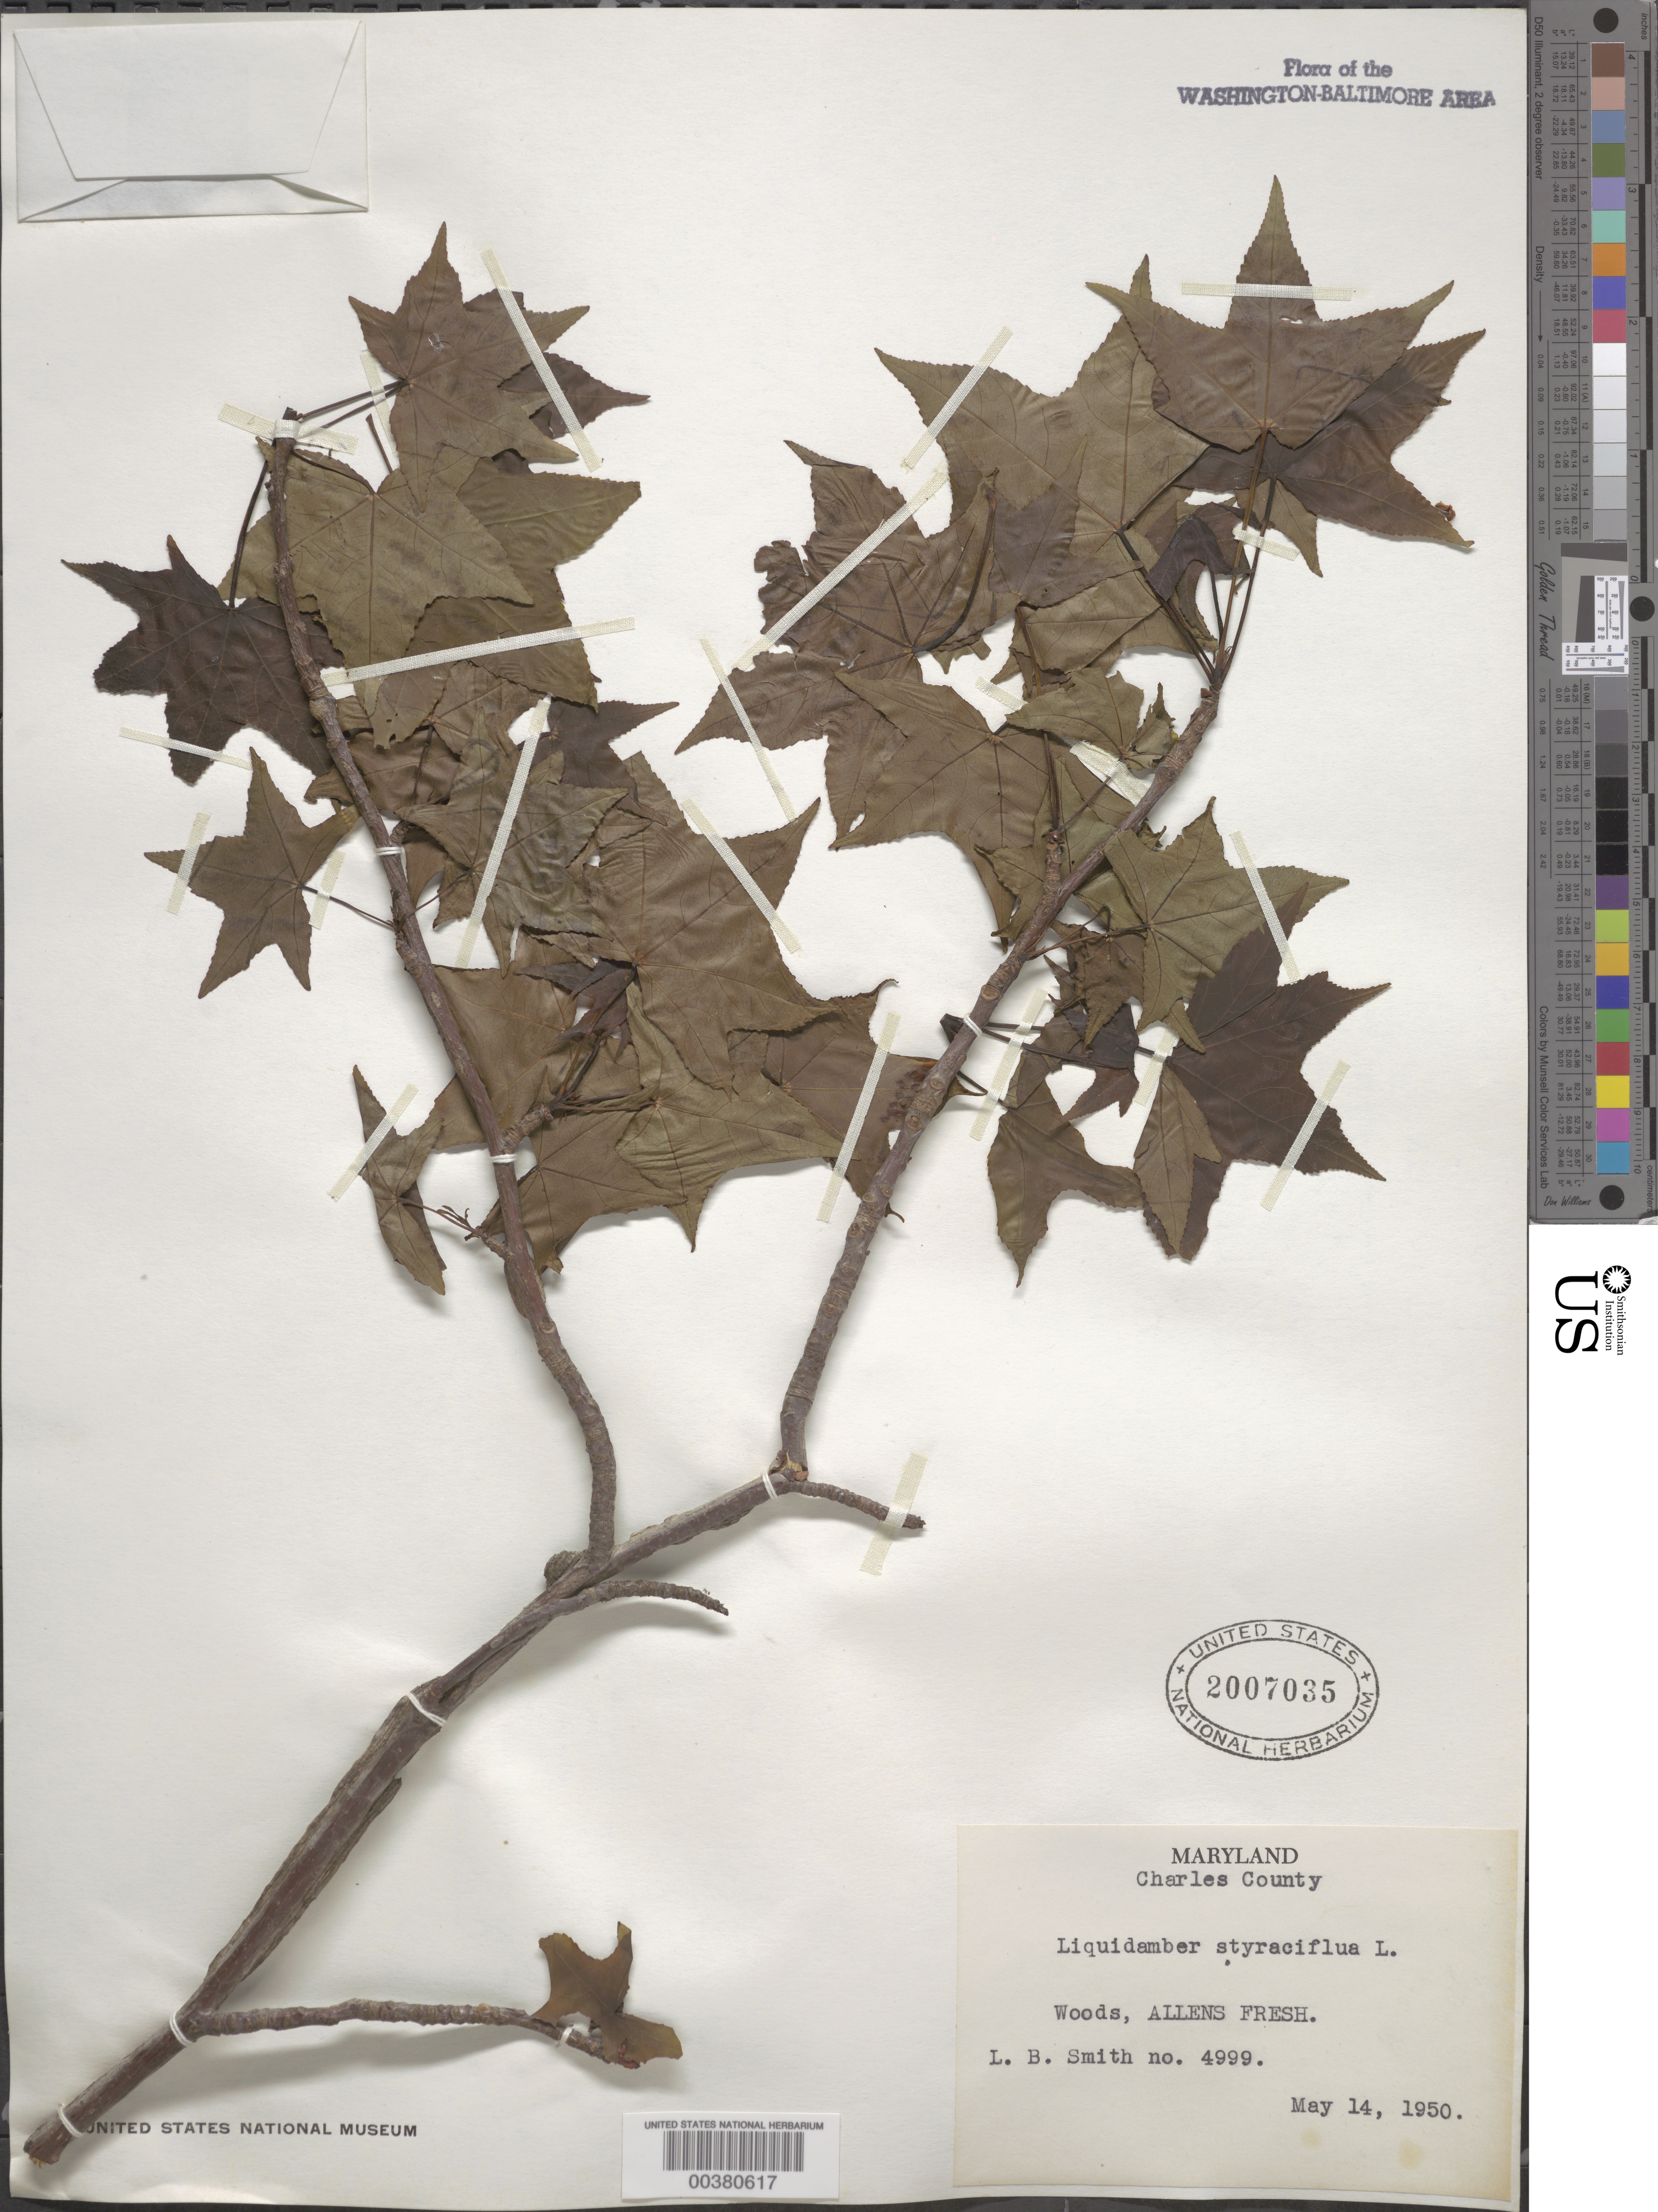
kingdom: Plantae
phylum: Tracheophyta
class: Magnoliopsida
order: Saxifragales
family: Altingiaceae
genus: Liquidambar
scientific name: Liquidambar styraciflua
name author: L.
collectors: L. Smith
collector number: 4999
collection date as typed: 14 May 1950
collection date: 1950-05-14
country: United States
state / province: Maryland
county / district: Charles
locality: Allens Fresh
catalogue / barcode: US 2007035